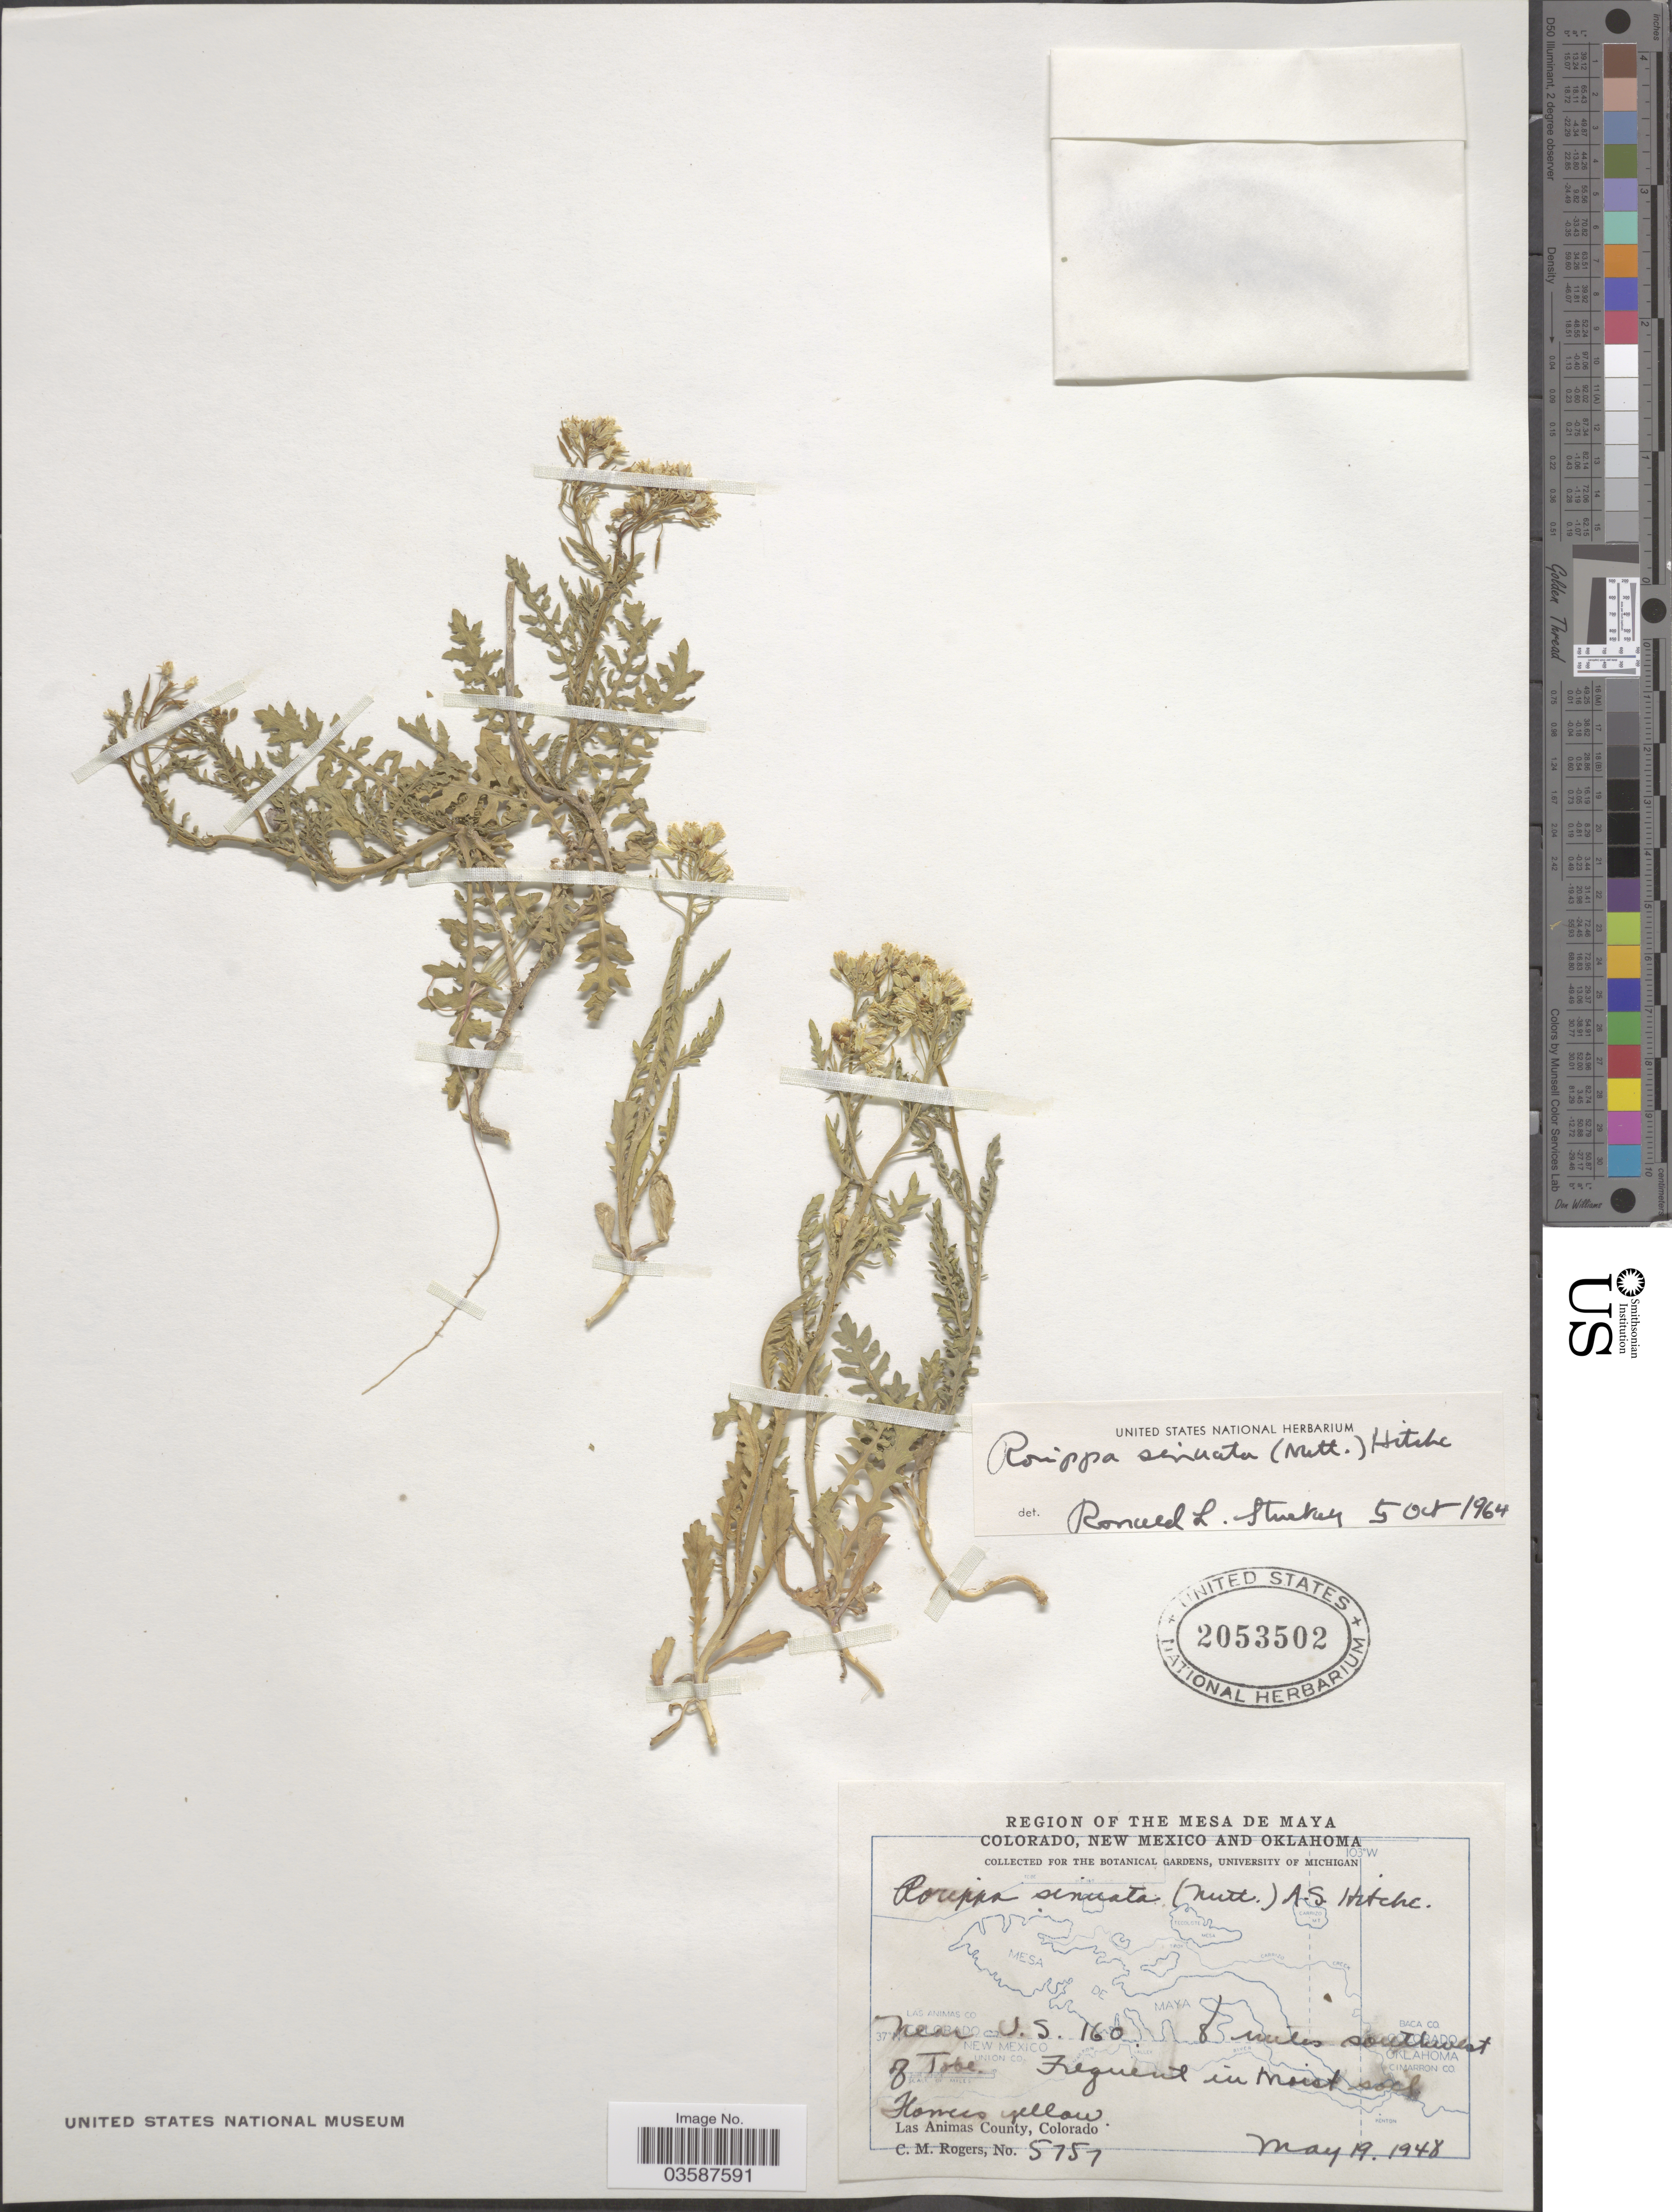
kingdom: Plantae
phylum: Tracheophyta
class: Magnoliopsida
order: Brassicales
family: Brassicaceae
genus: Rorippa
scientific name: Rorippa sinuata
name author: (Nutt.) Hitchc.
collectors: C. M. Rogers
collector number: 5757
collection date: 1948-05-19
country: United States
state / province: Colorado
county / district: Las Animas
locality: Near U.S. 160, 8 miles southwest of Tobe, Las Animas County, Colorado.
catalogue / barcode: US 2053502